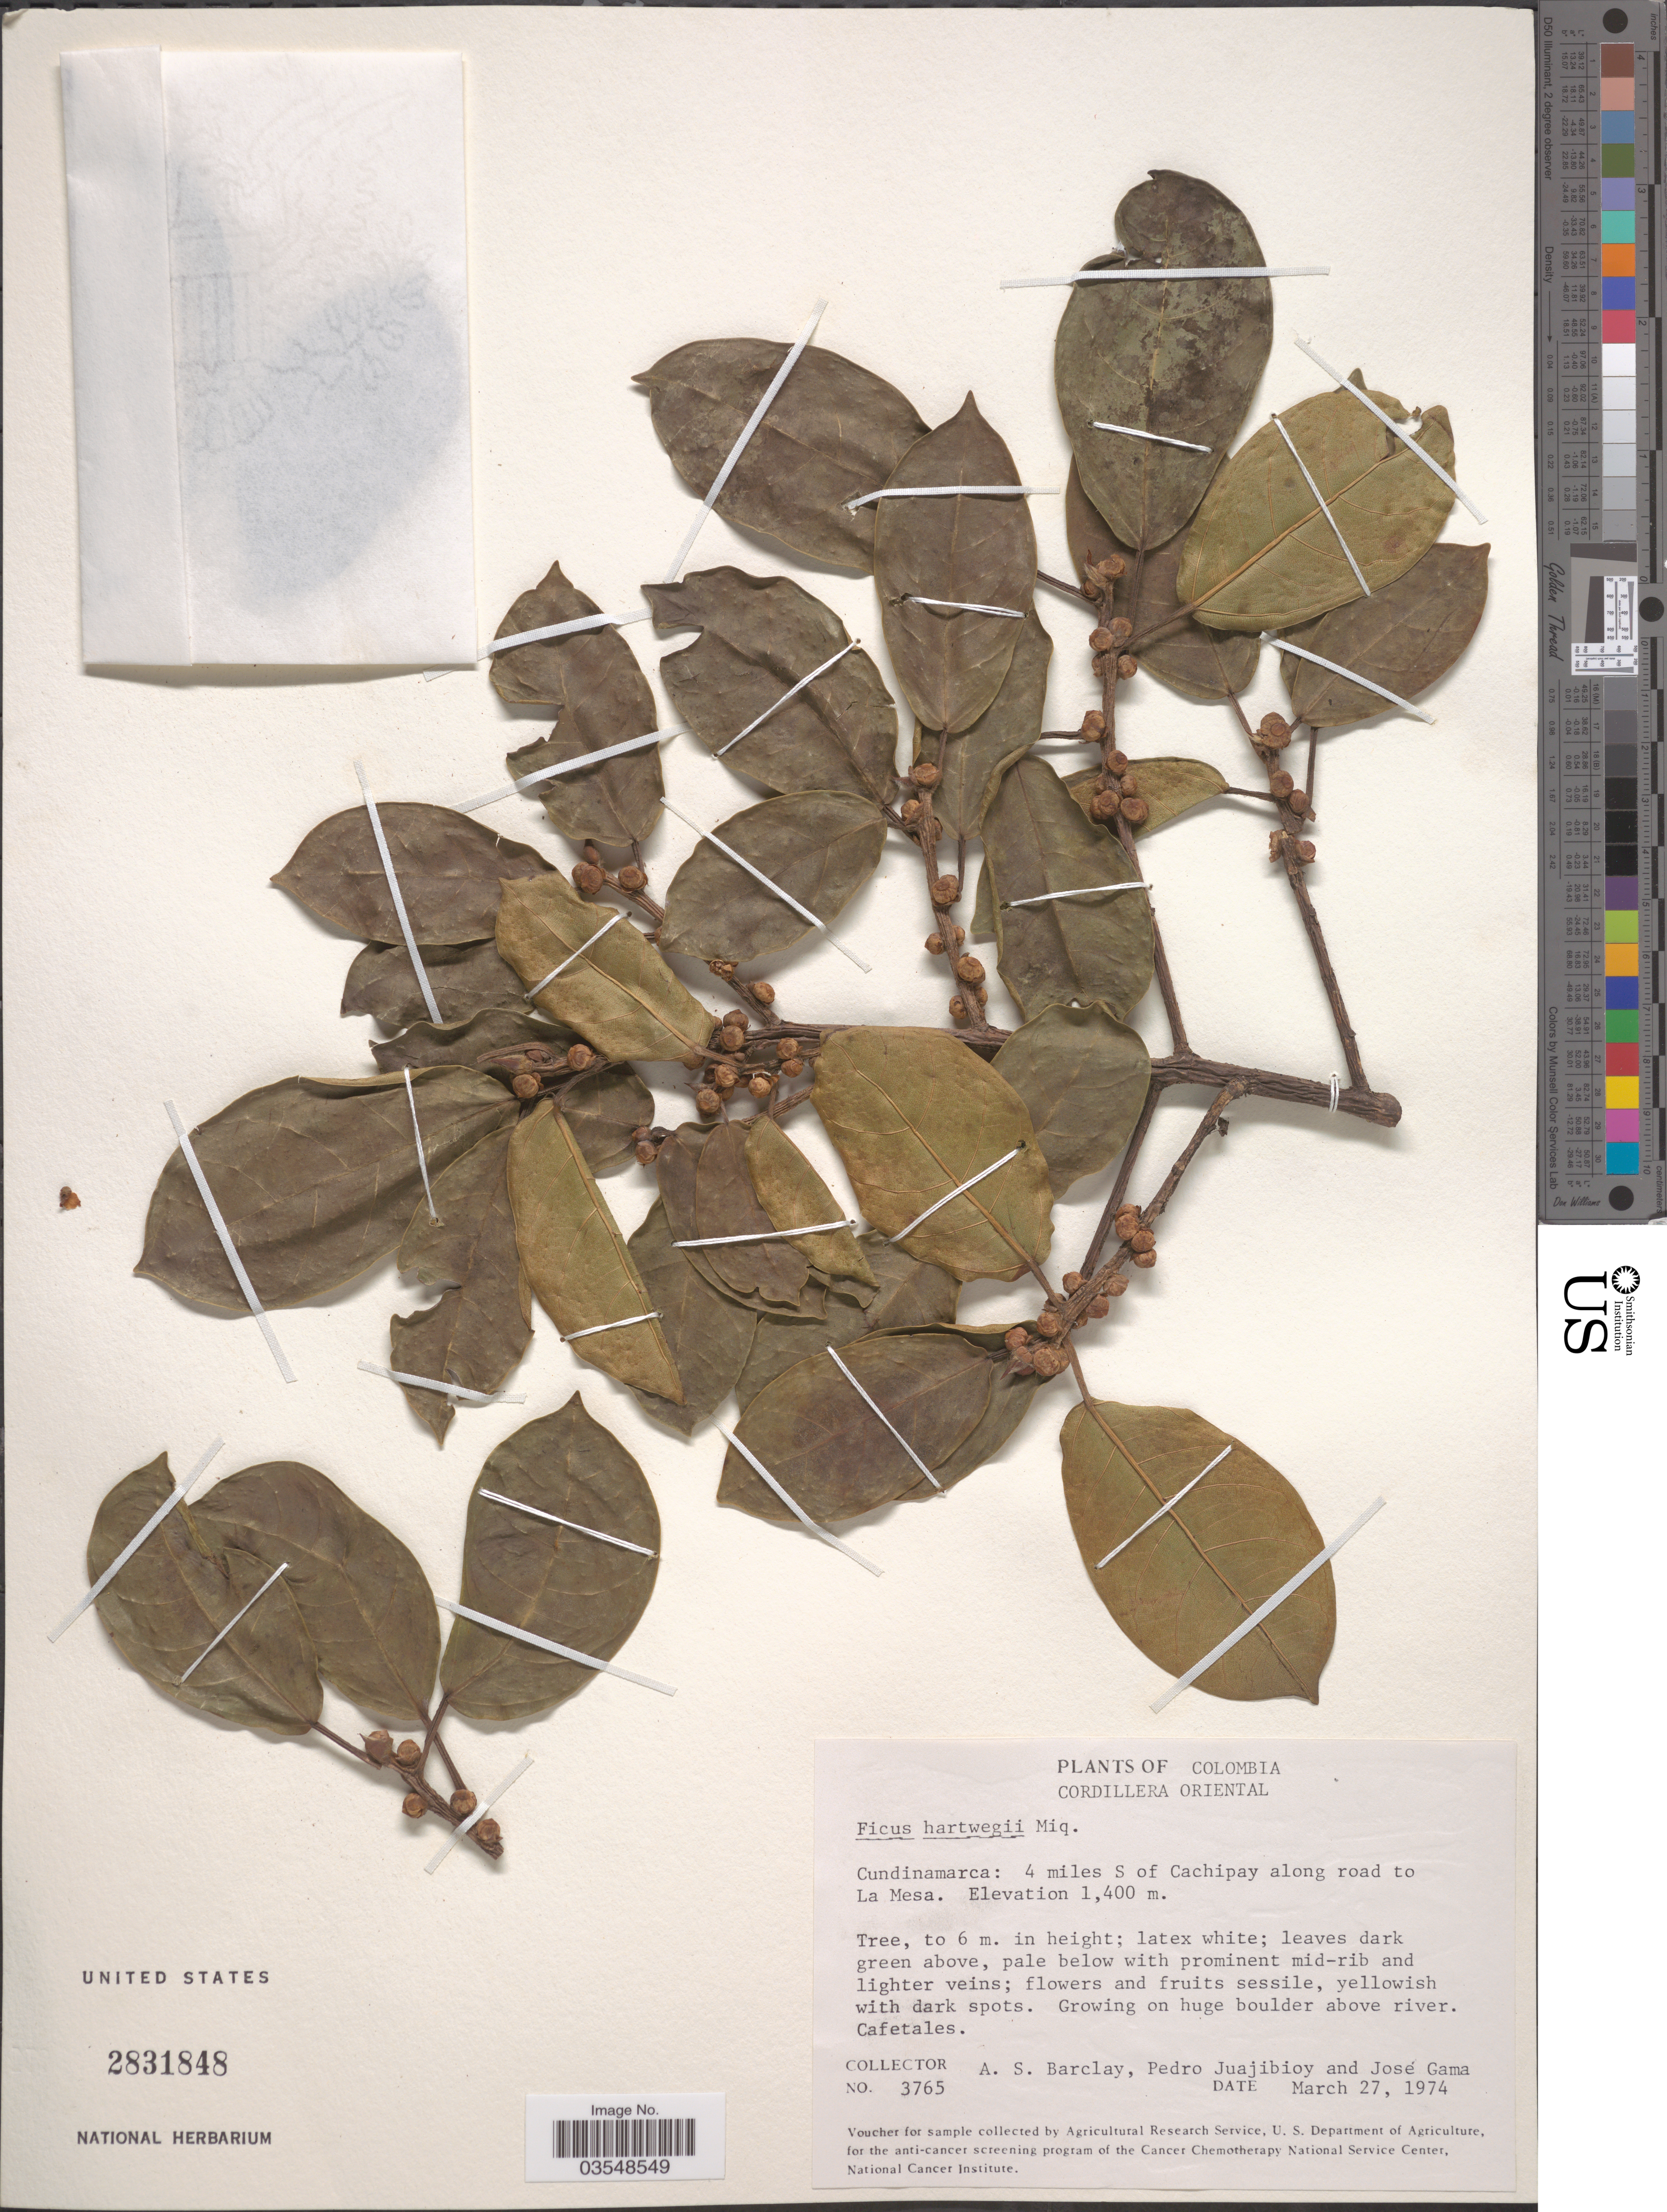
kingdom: Plantae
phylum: Tracheophyta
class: Magnoliopsida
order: Rosales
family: Moraceae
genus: Ficus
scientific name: Ficus hartwegii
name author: (Miq.) Miq.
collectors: A. S. Barclay, P. Juajibioy & J. Gama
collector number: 3765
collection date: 1974-03-27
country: Colombia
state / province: Cundinamarca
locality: Cordillera Oriental. 4 miles S of Cachipay along road to La Mesa. Growing on huge boulder above river. Cafetales.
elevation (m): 1400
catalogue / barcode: US 2831848